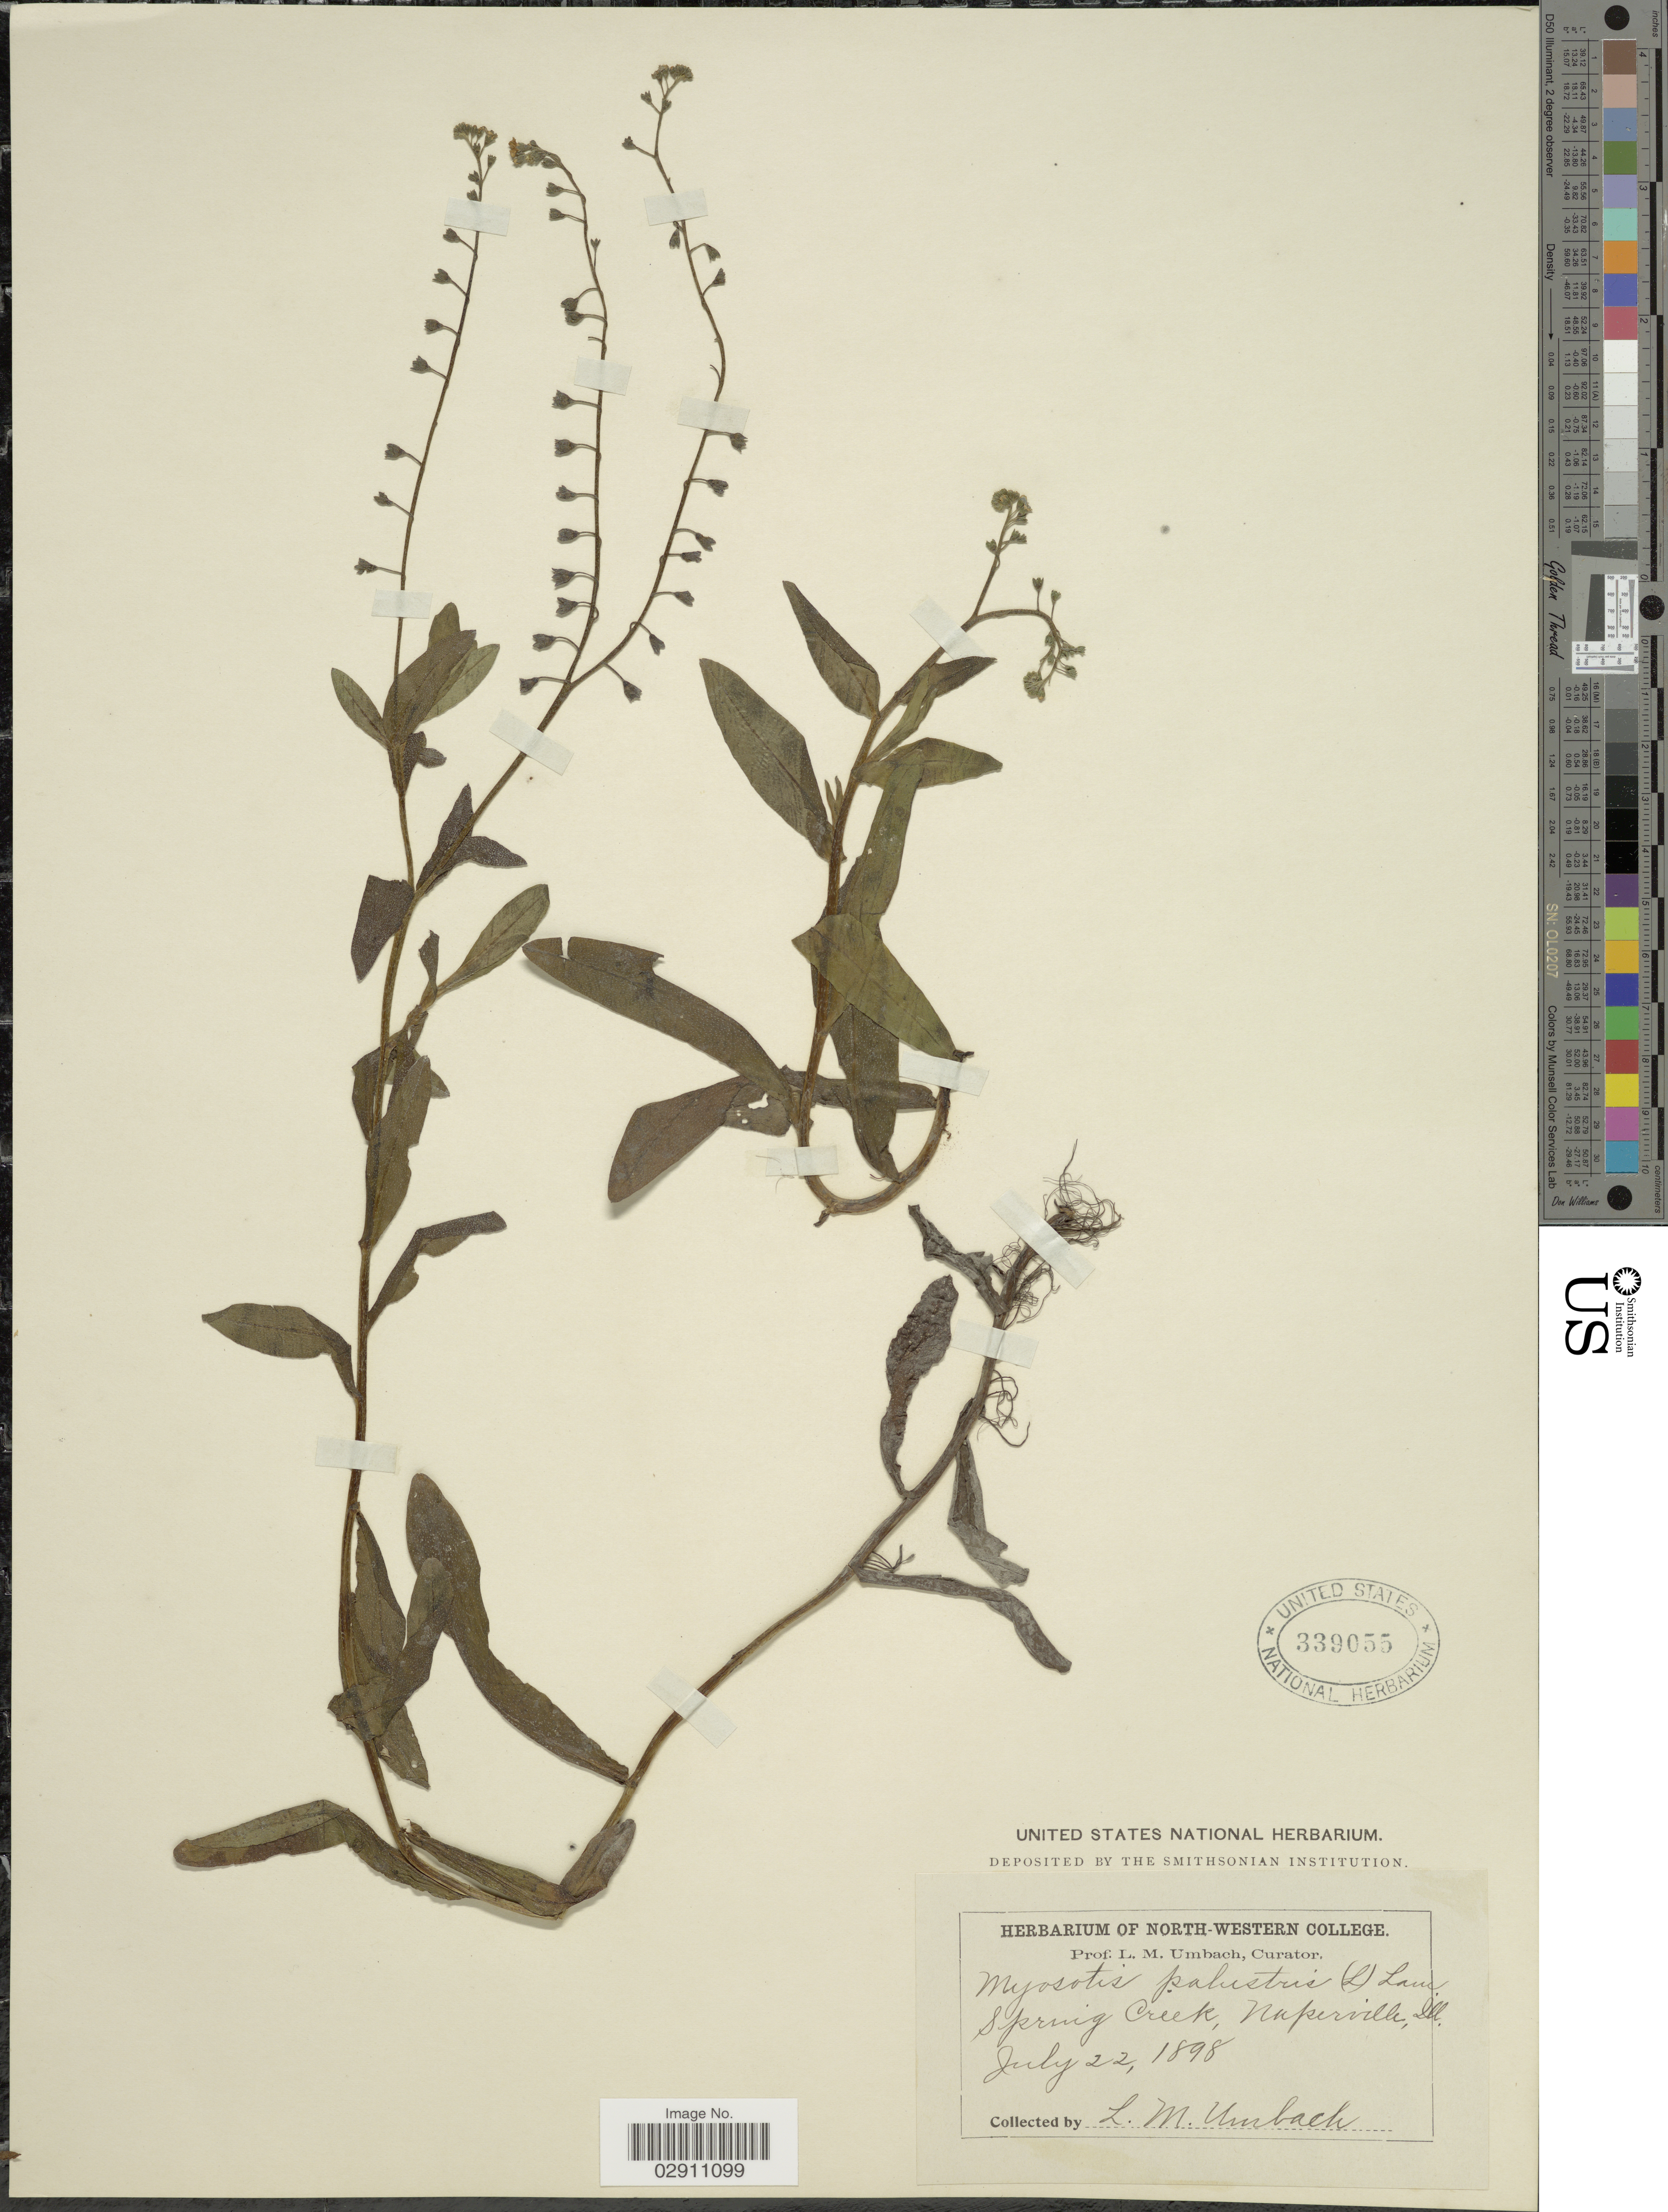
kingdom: Plantae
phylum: Tracheophyta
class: Magnoliopsida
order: Boraginales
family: Boraginaceae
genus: Myosotis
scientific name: Myosotis palustris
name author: L.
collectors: L. M. Umbach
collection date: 1898-07-22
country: United States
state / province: Illinois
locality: Spring Creek, Naperville.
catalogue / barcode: US 339055